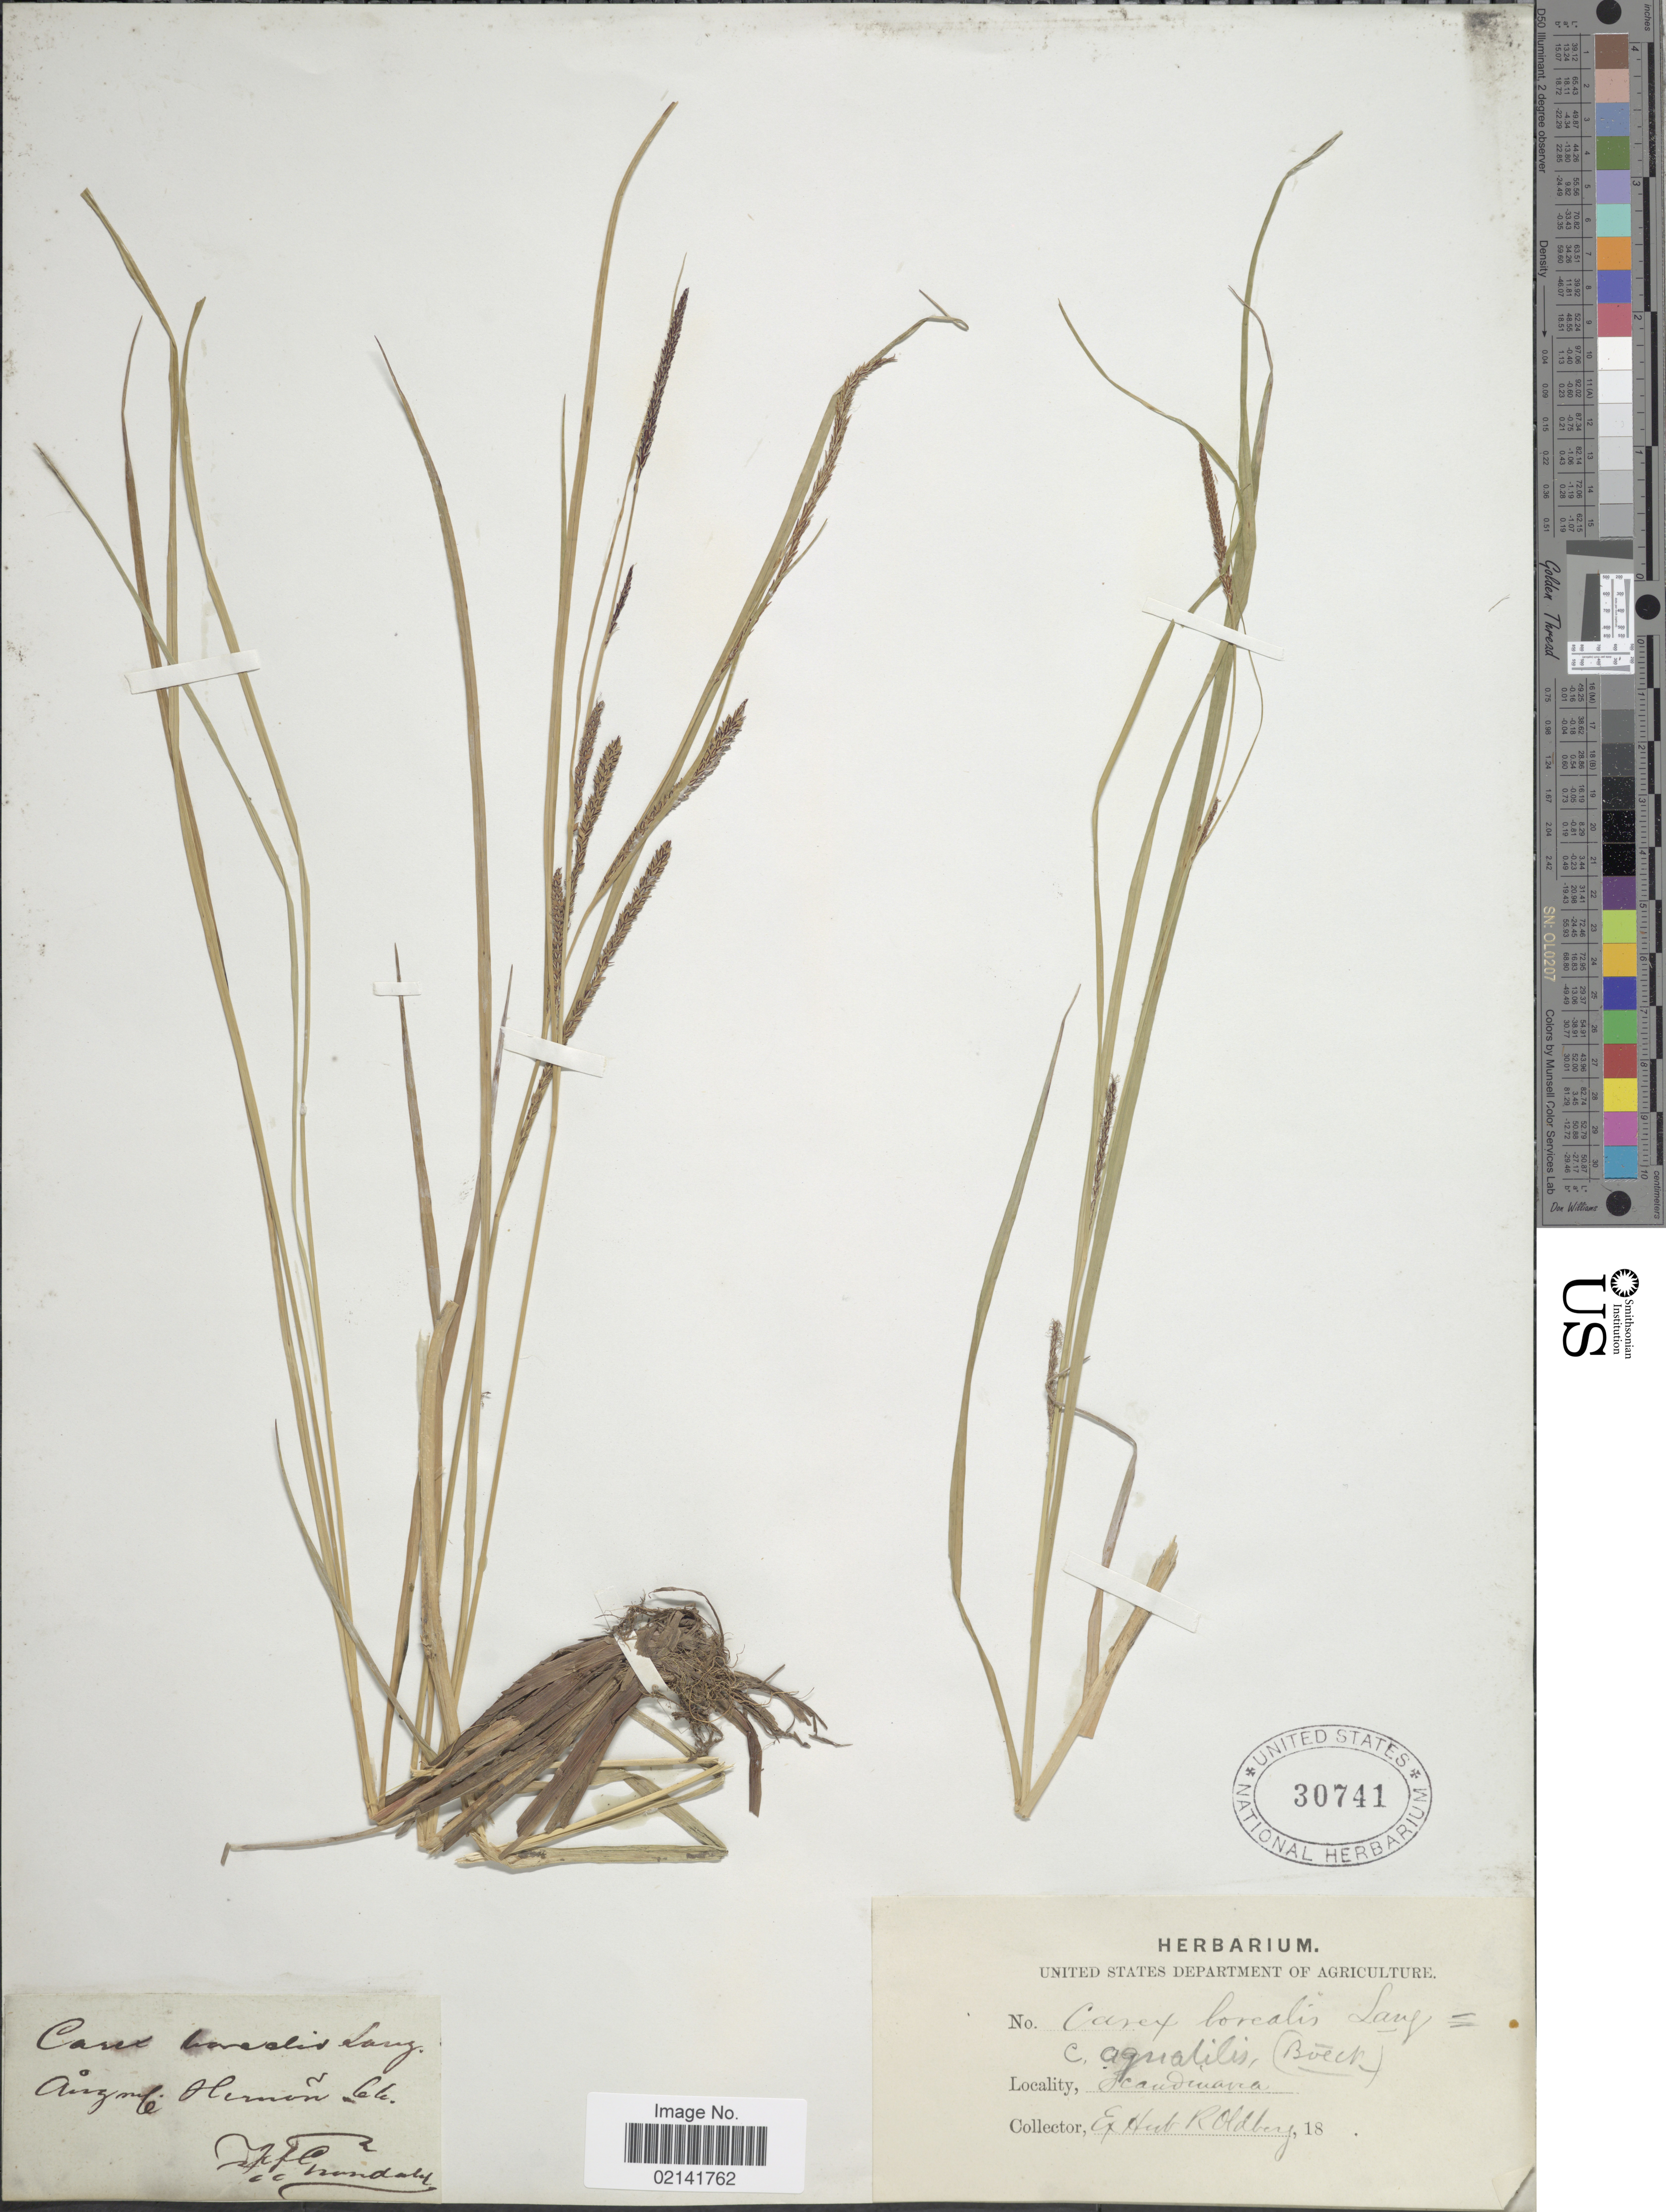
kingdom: Plantae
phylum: Tracheophyta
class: Liliopsida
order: Poales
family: Cyperaceae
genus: Carex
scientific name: Carex aquatilis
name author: Wahlenb.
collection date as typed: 18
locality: Scandinavia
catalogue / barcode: US 30741